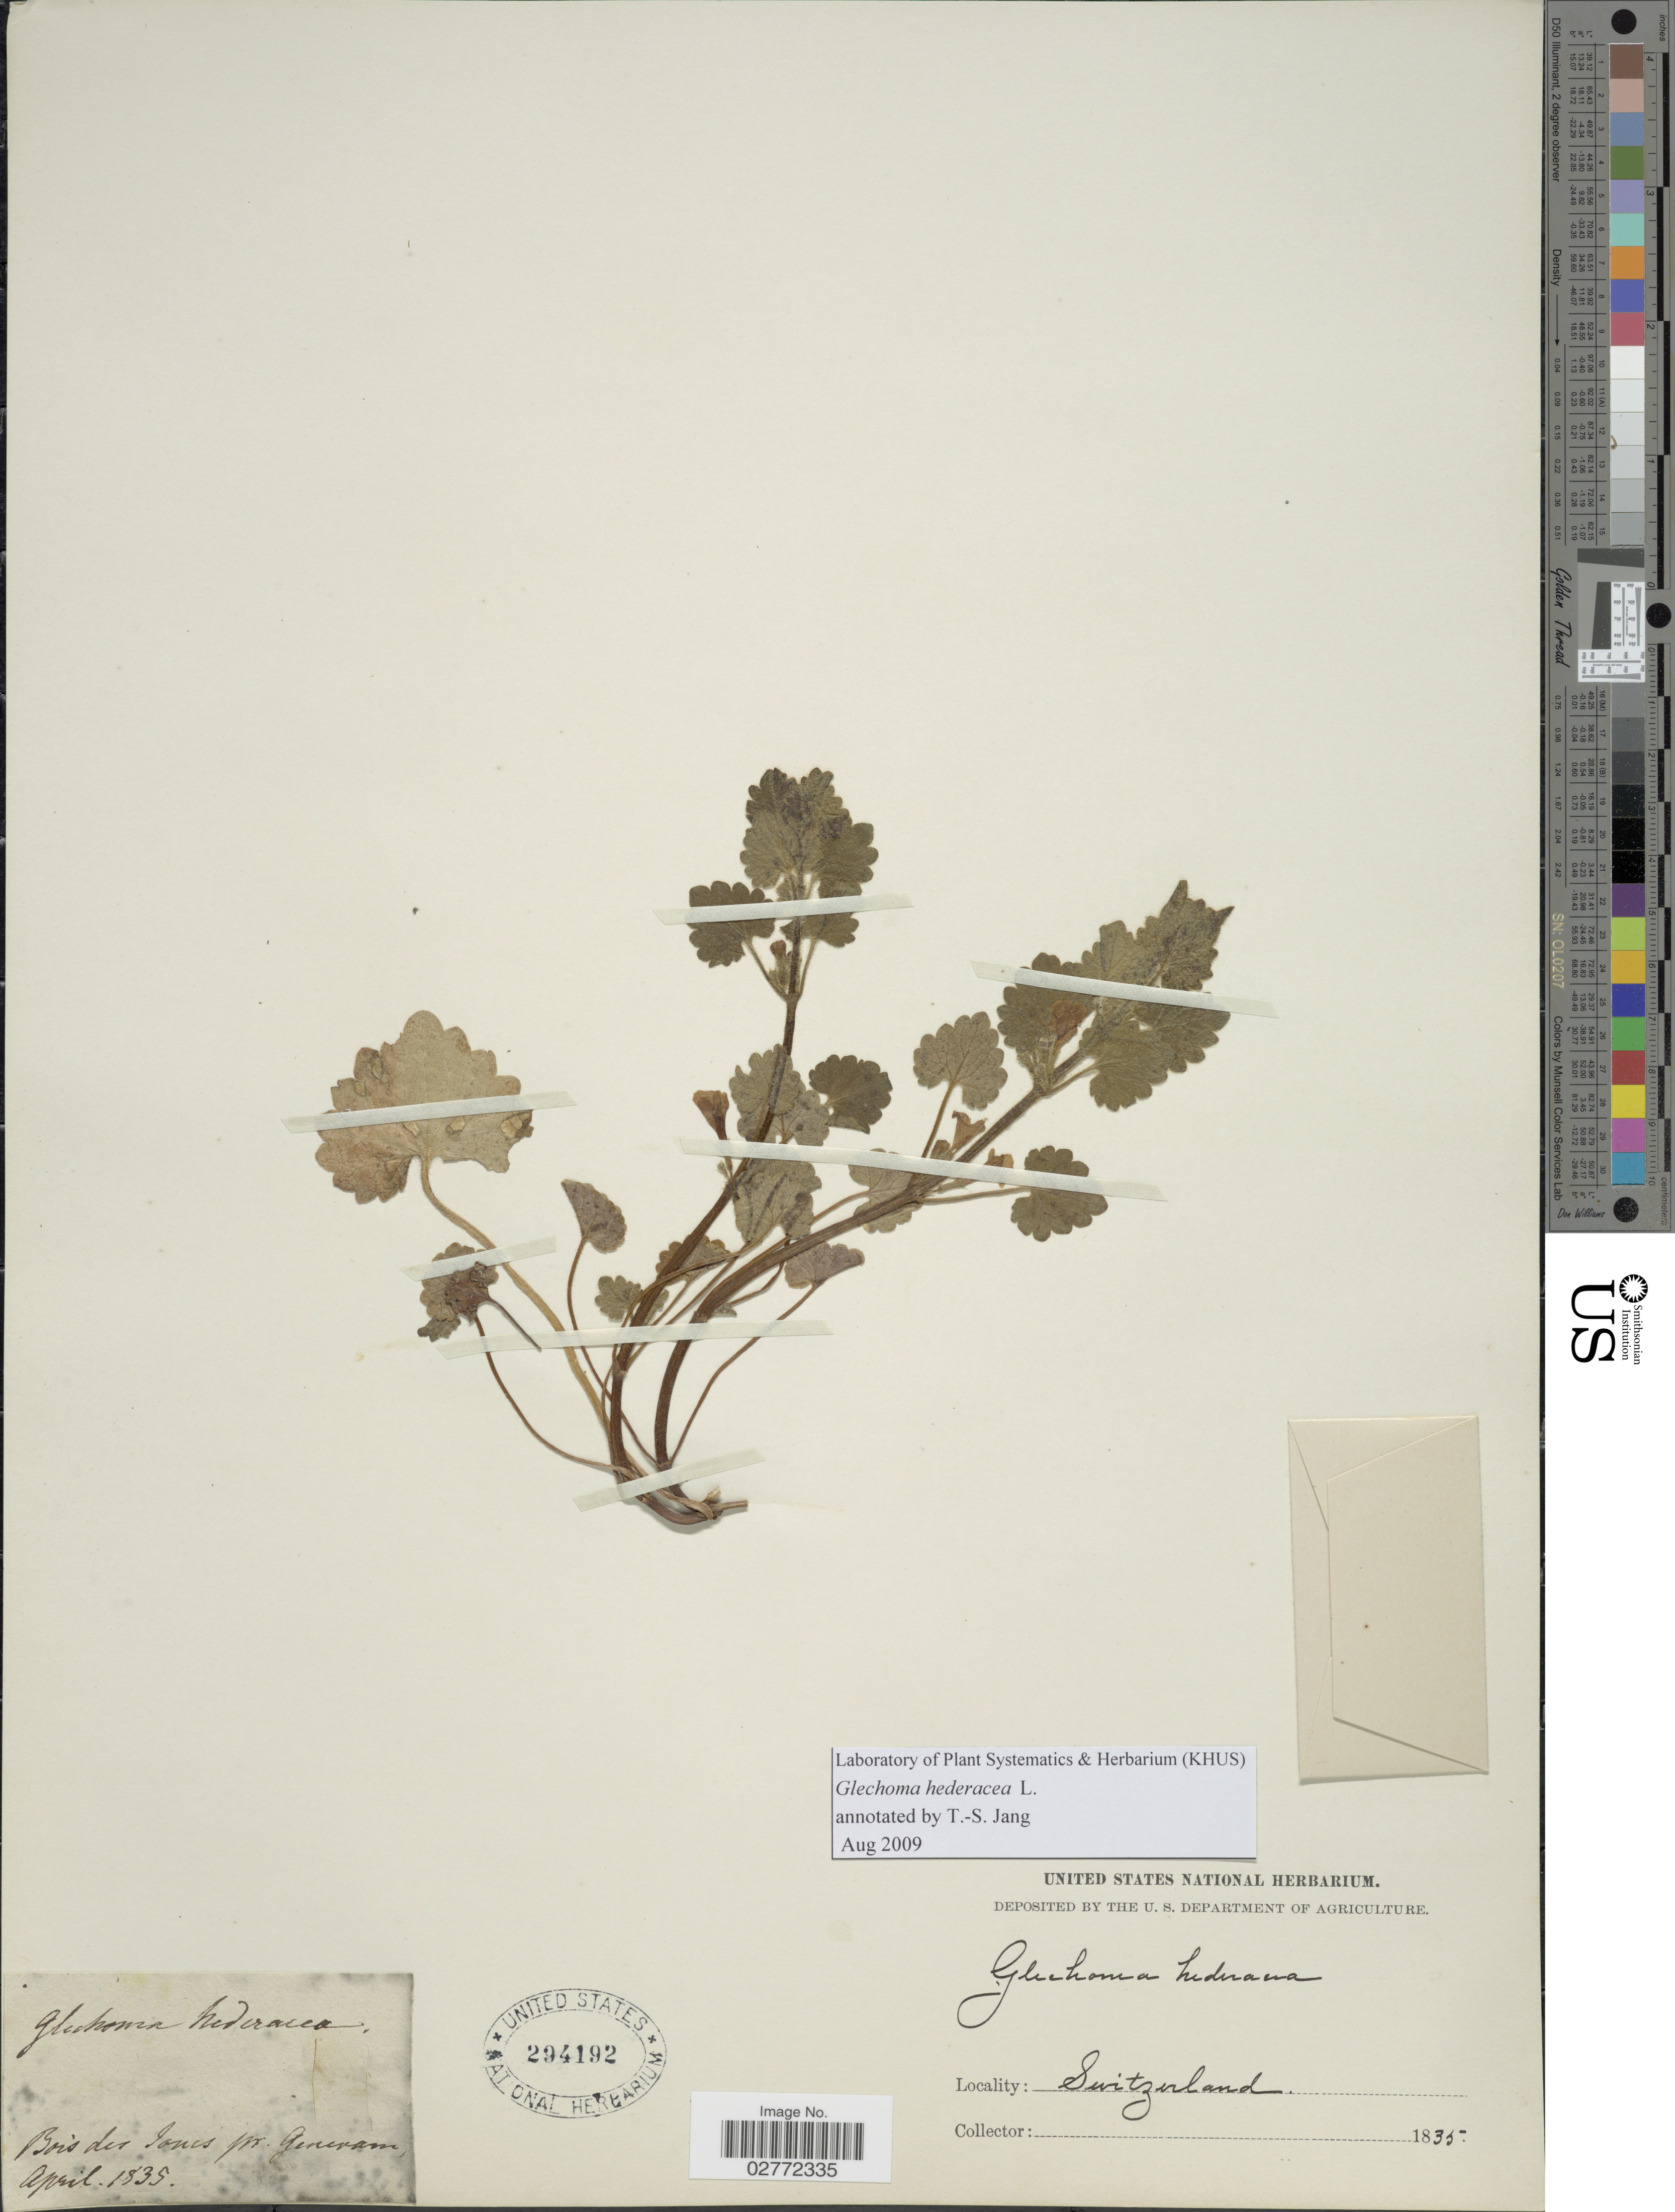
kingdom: Plantae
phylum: Tracheophyta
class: Magnoliopsida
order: Lamiales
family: Lamiaceae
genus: Glechoma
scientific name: Glechoma hederacea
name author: L.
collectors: ex herb. United States National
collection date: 1835-04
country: Switzerland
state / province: Genève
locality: Bois des Jones pr. Genevam.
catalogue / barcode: US 294192